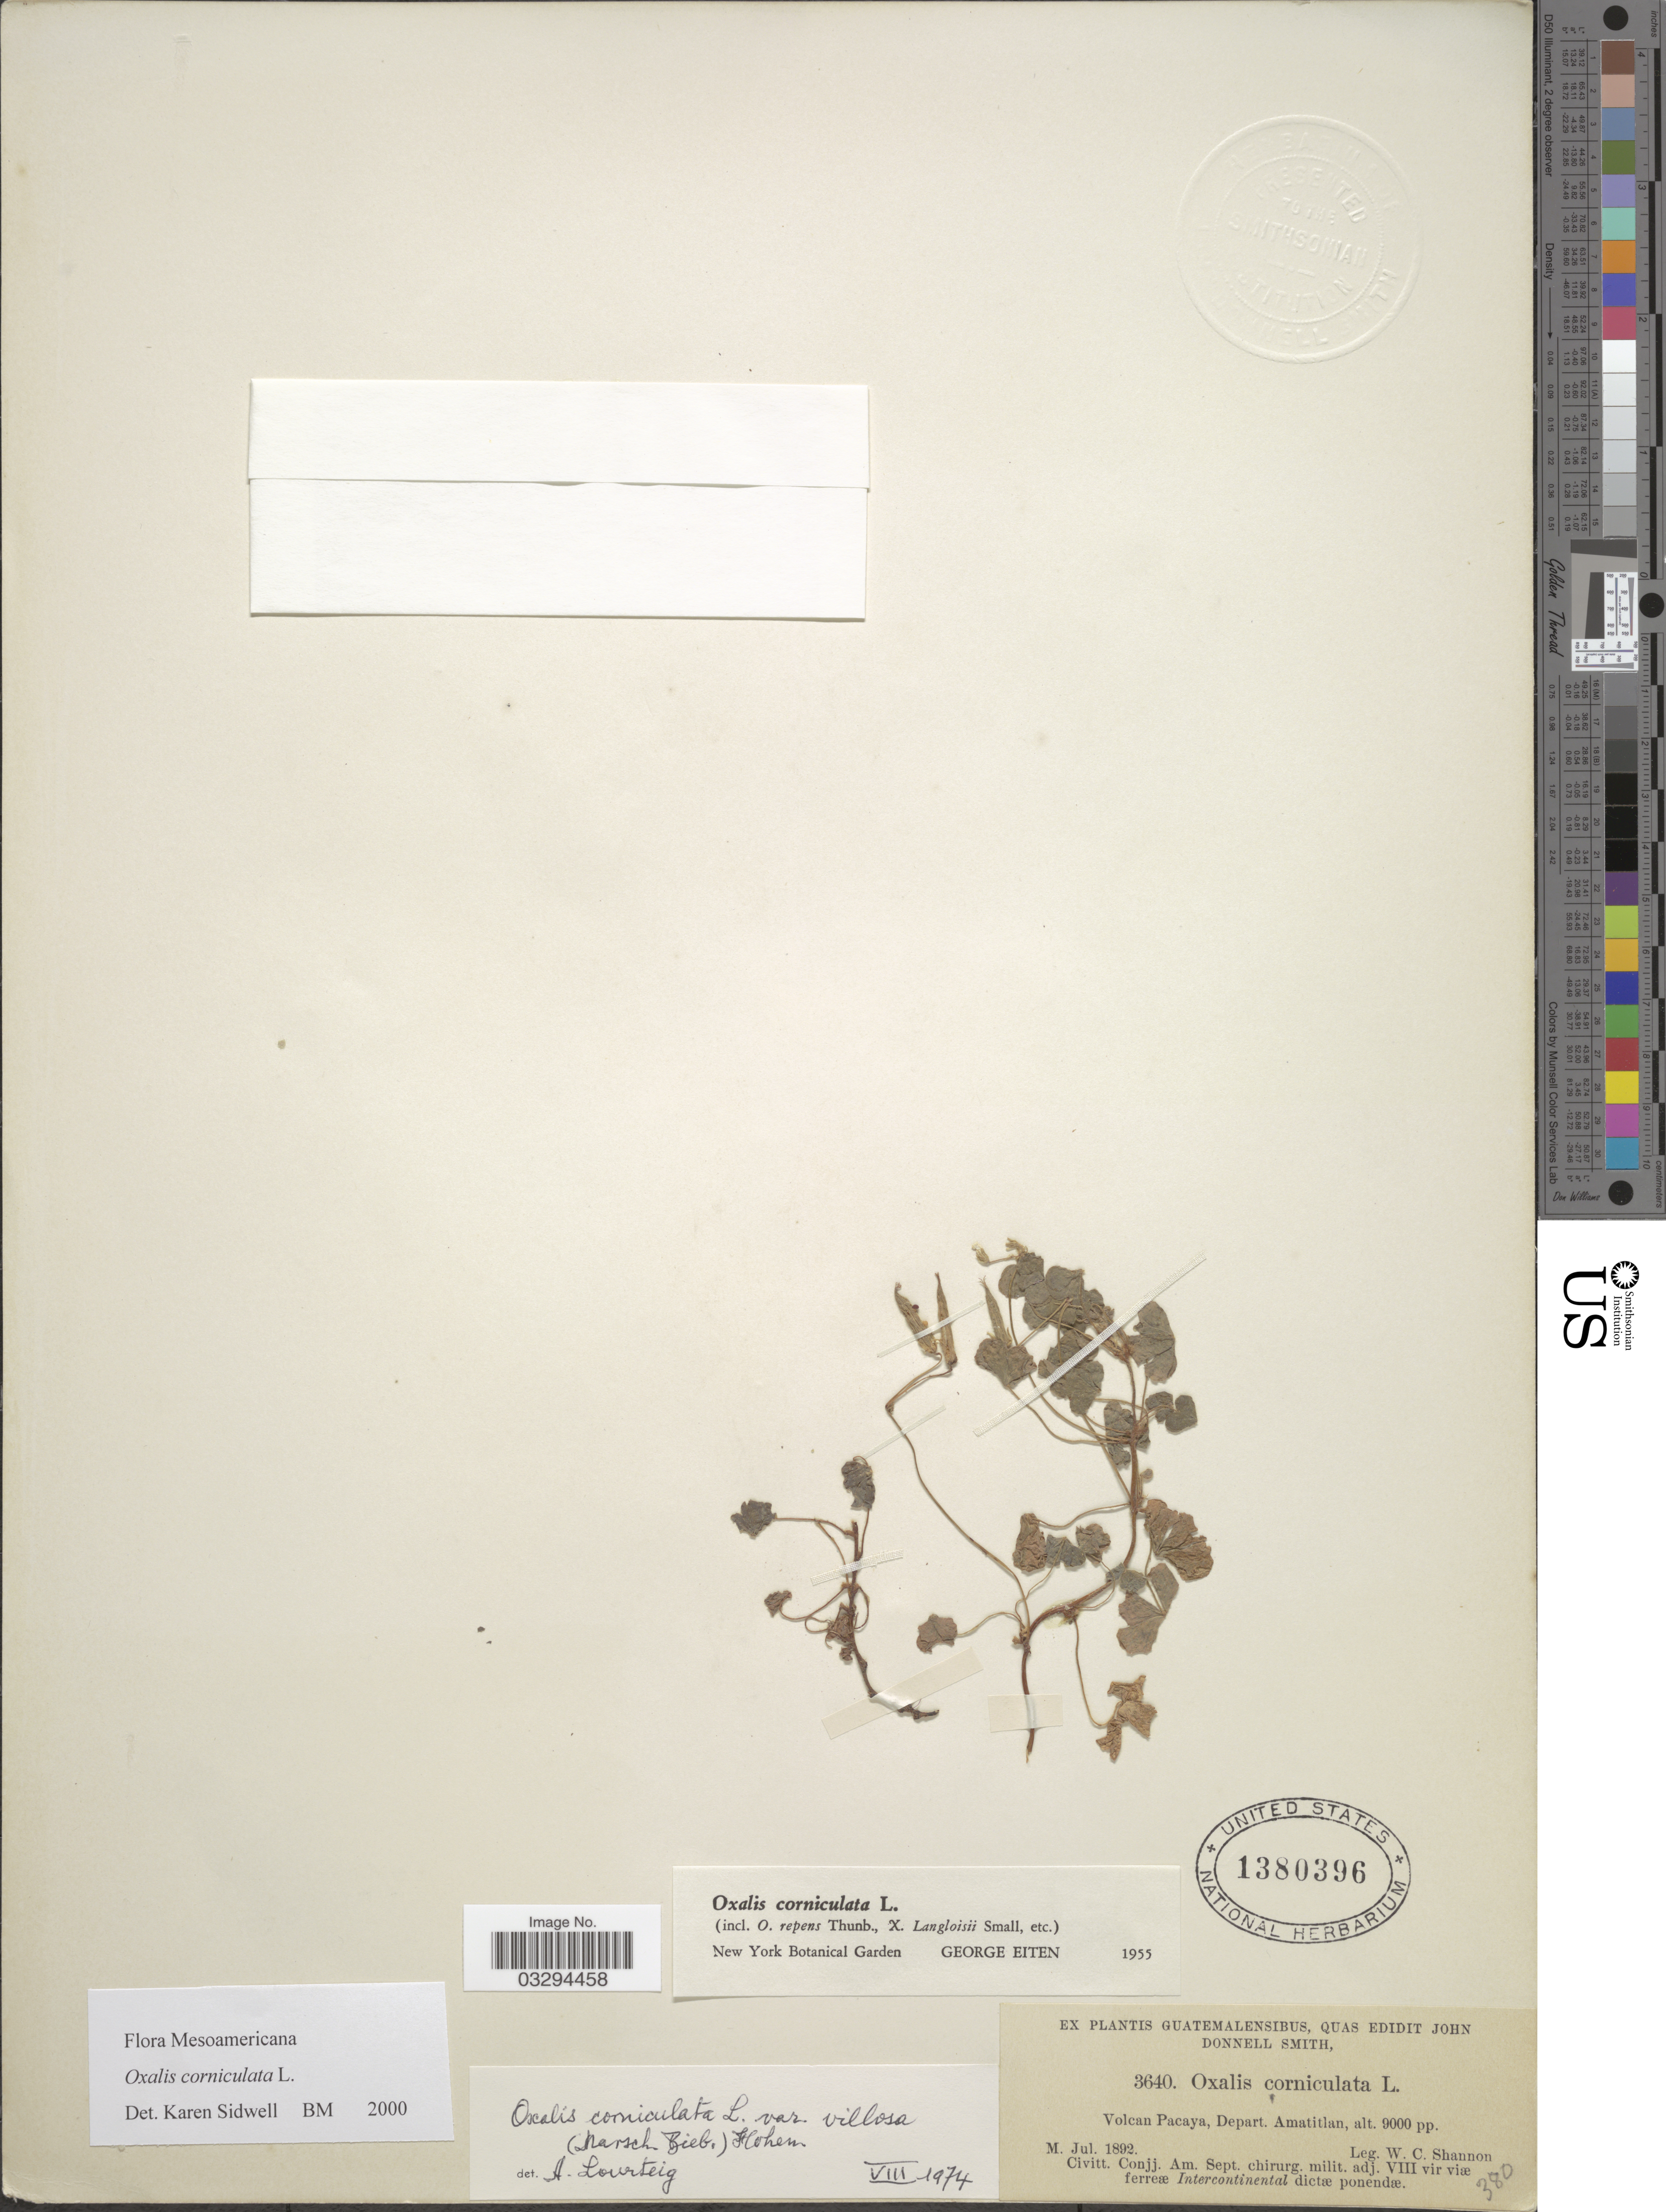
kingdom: Plantae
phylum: Tracheophyta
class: Magnoliopsida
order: Oxalidales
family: Oxalidaceae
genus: Oxalis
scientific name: Oxalis corniculata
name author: L.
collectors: W. C. Shannon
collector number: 3640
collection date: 1892-07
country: Guatemala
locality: Volcan Pacaya, Depart. Amatitlan.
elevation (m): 2743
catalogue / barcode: US 1380396